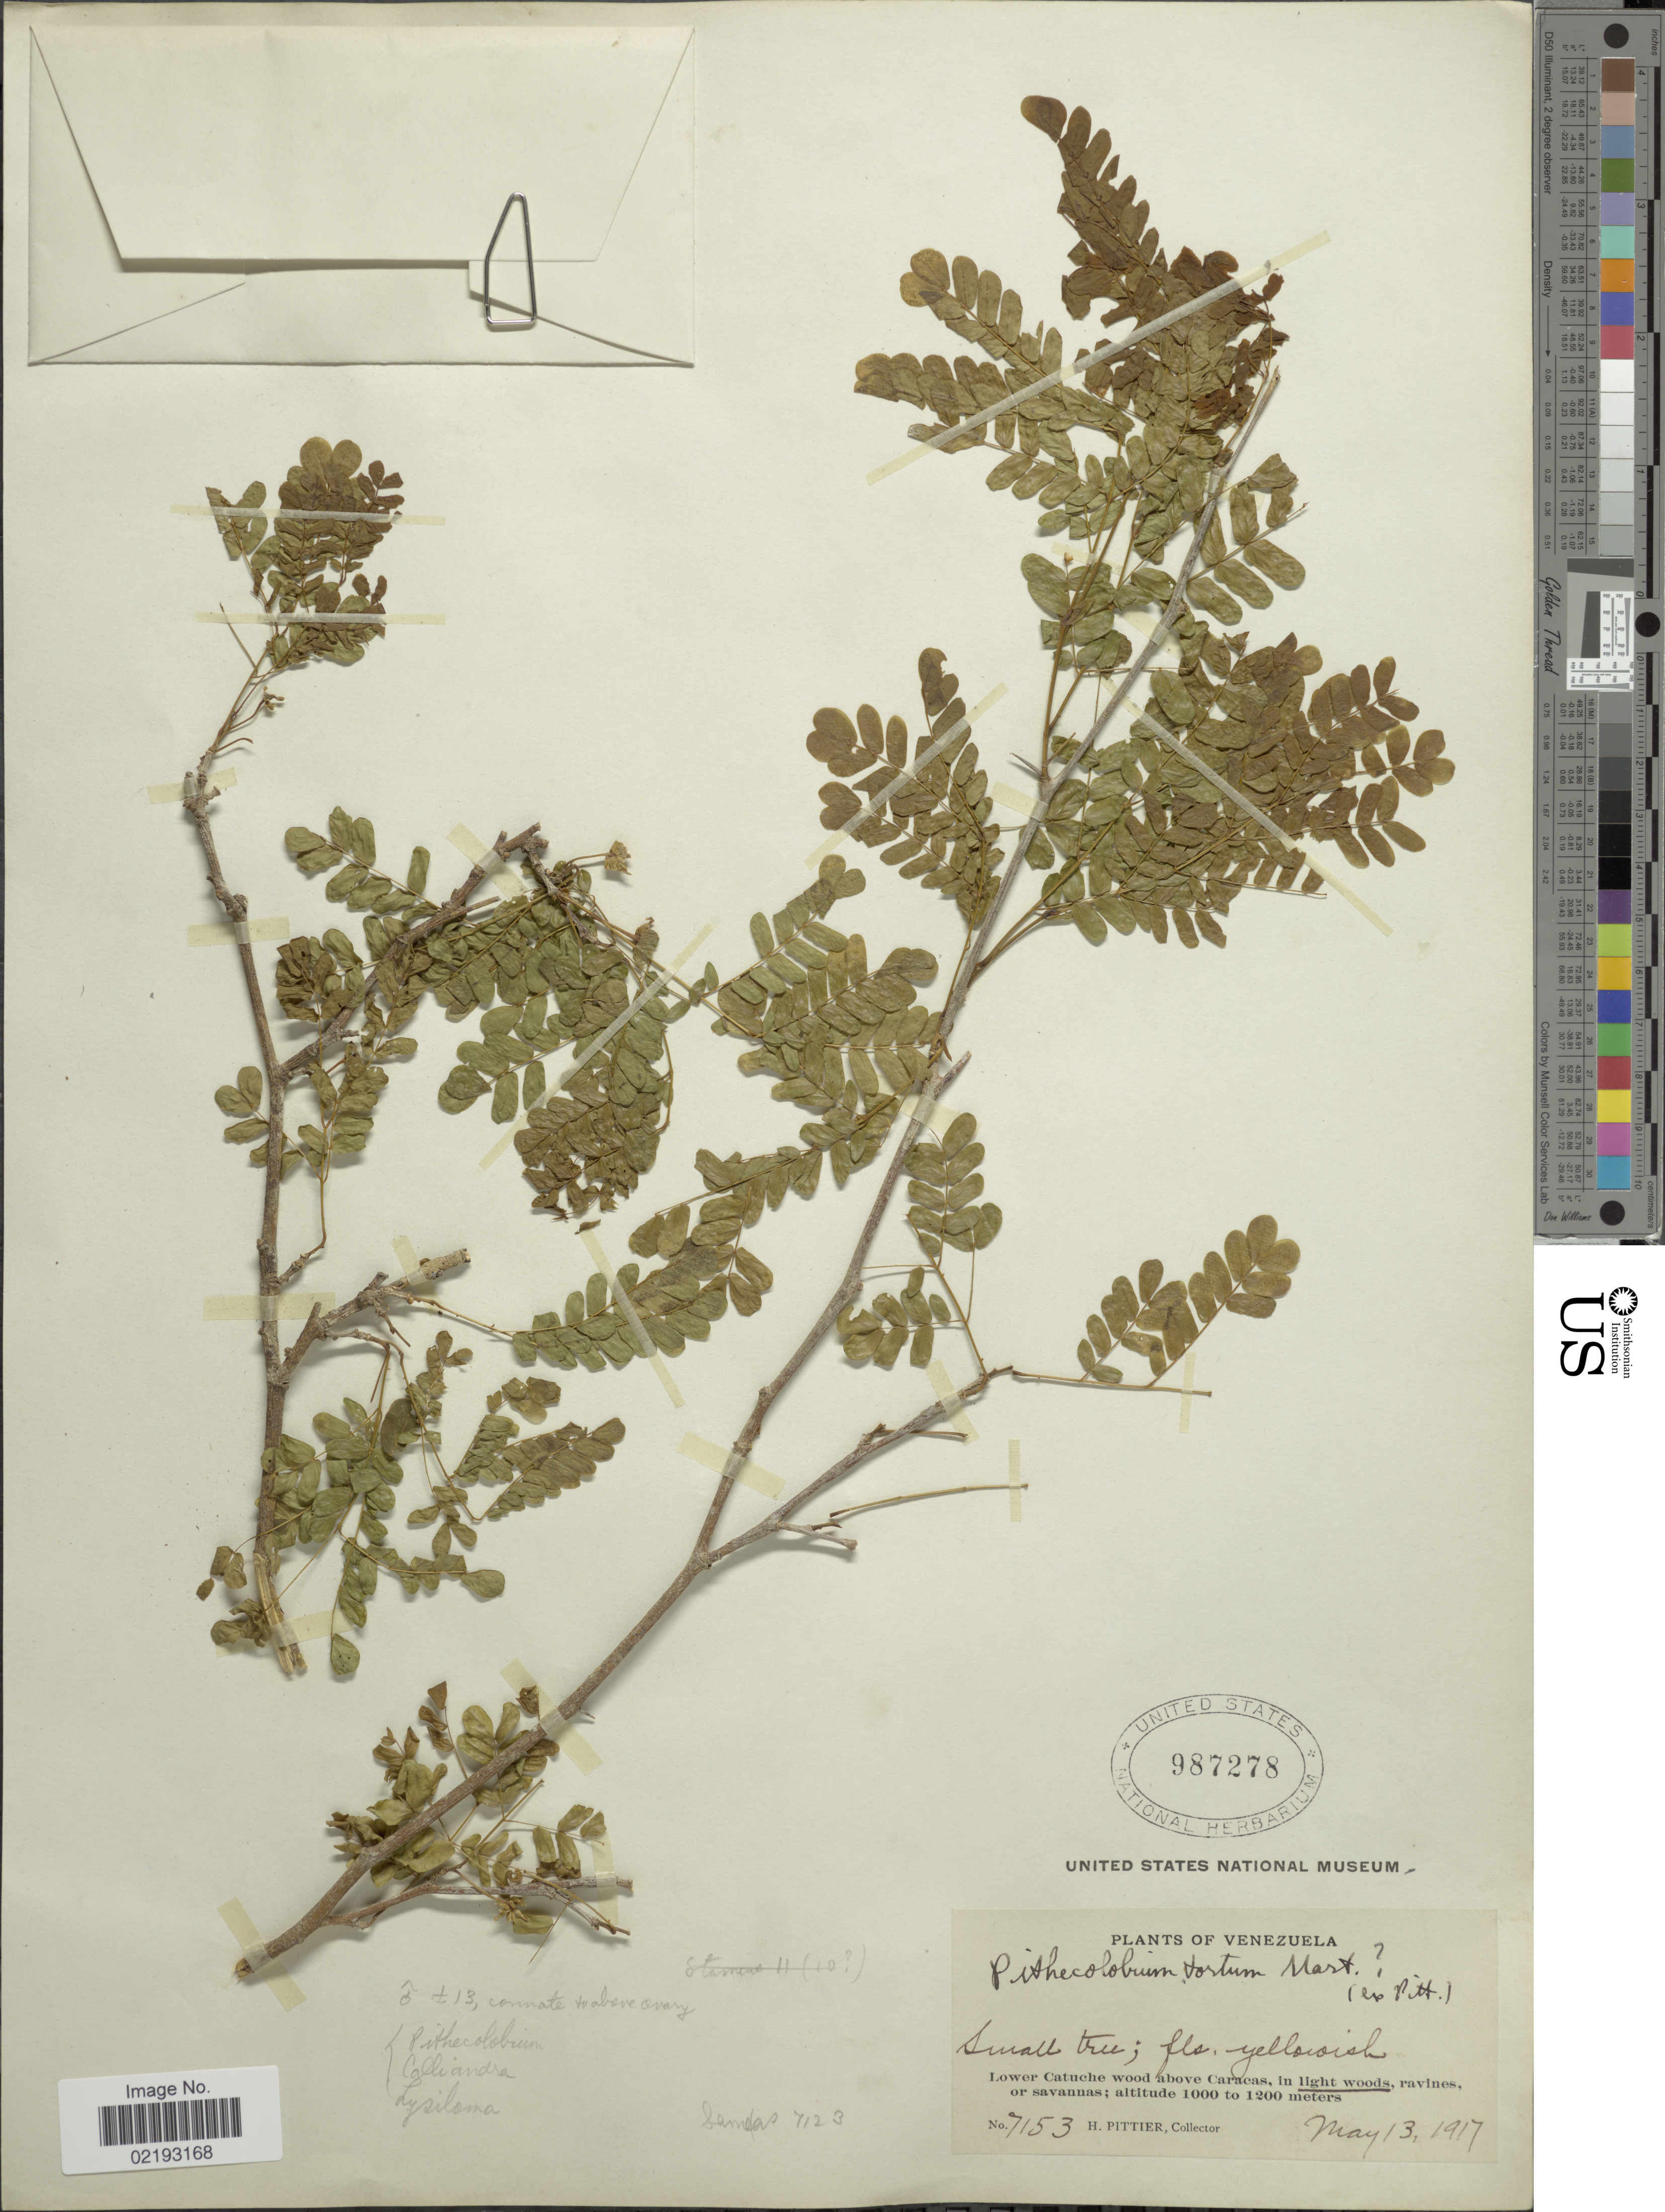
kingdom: Plantae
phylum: Tracheophyta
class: Magnoliopsida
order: Fabales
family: Fabaceae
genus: Chloroleucon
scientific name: Chloroleucon sp.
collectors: H. F. Pittier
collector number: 7153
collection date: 1917-05-13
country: Venezuela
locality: Lower Catuche wood above Caracas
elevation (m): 1000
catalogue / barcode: US 987278